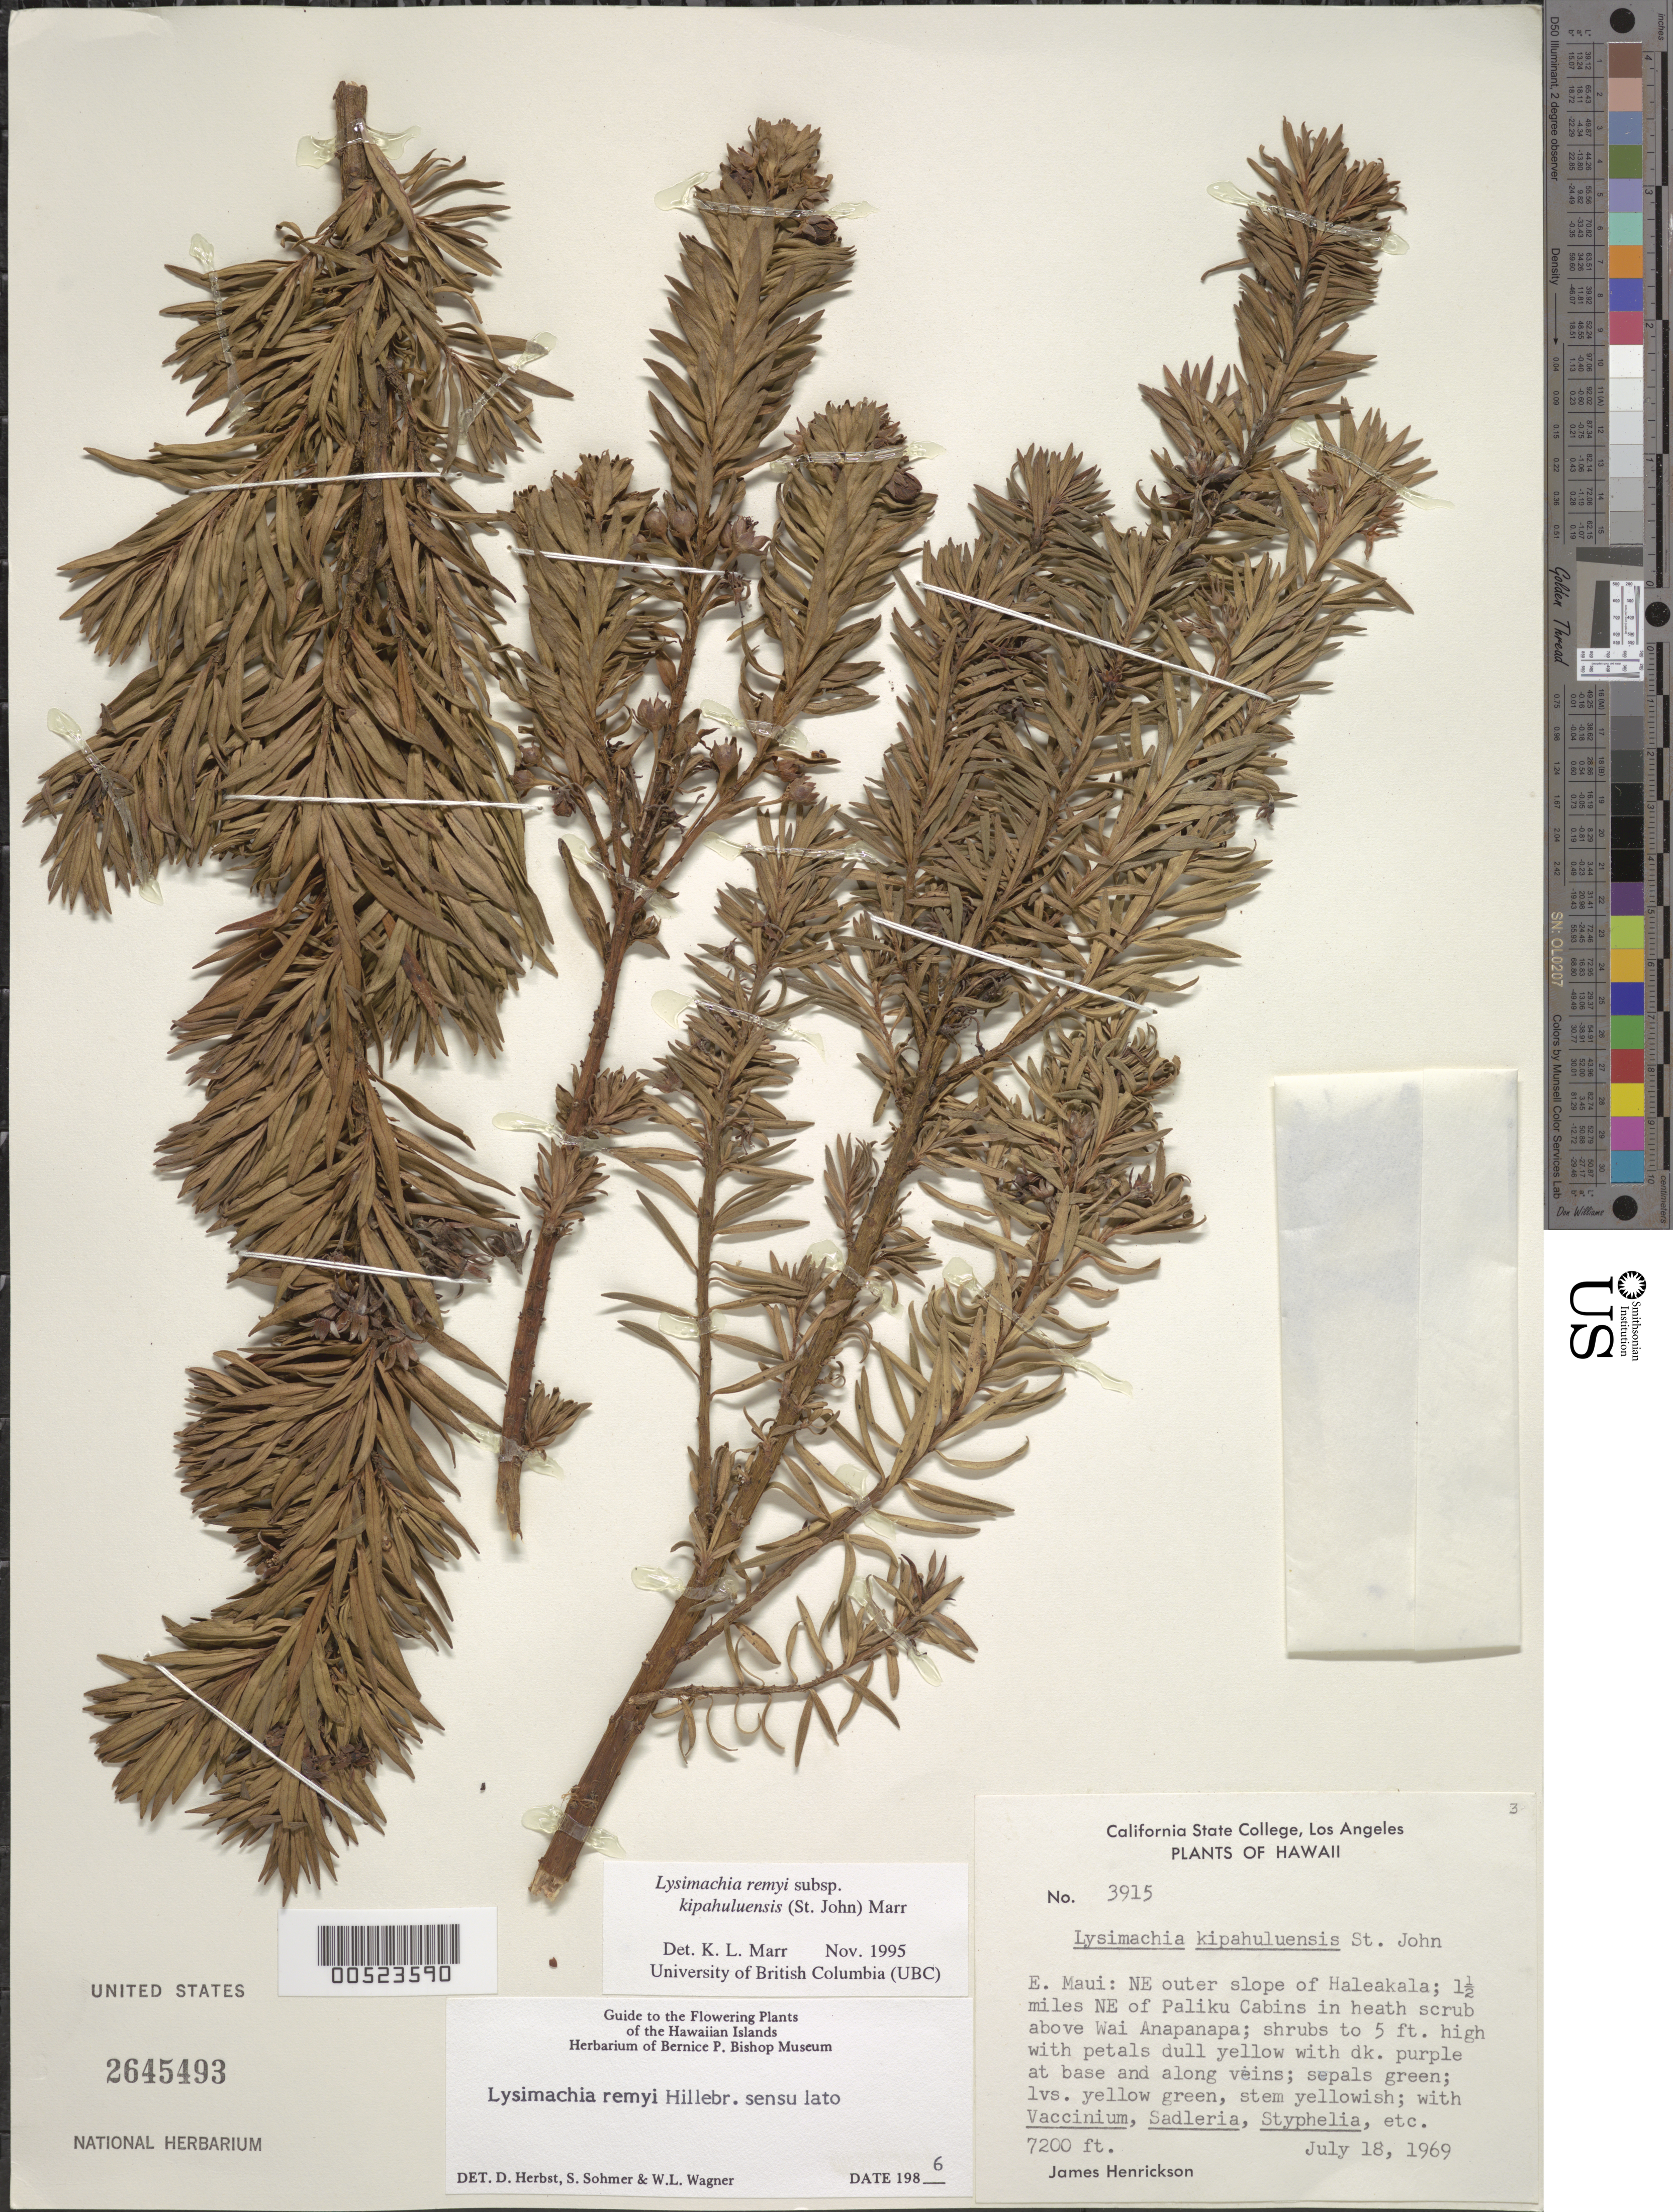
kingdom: Plantae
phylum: Tracheophyta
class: Magnoliopsida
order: Ericales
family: Primulaceae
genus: Lysimachia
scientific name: Lysimachia remyi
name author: Hillebr.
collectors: J. S. Henrickson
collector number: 3915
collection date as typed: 18 Jul 1969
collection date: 1969-07-18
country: United States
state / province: Hawaii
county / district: Maui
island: Maui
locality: E Maui, NE outer slope of Haleakala, 1.5 mi NE of Paliku Cabins above Wai Anapanapa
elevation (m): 2195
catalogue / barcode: US 2645493